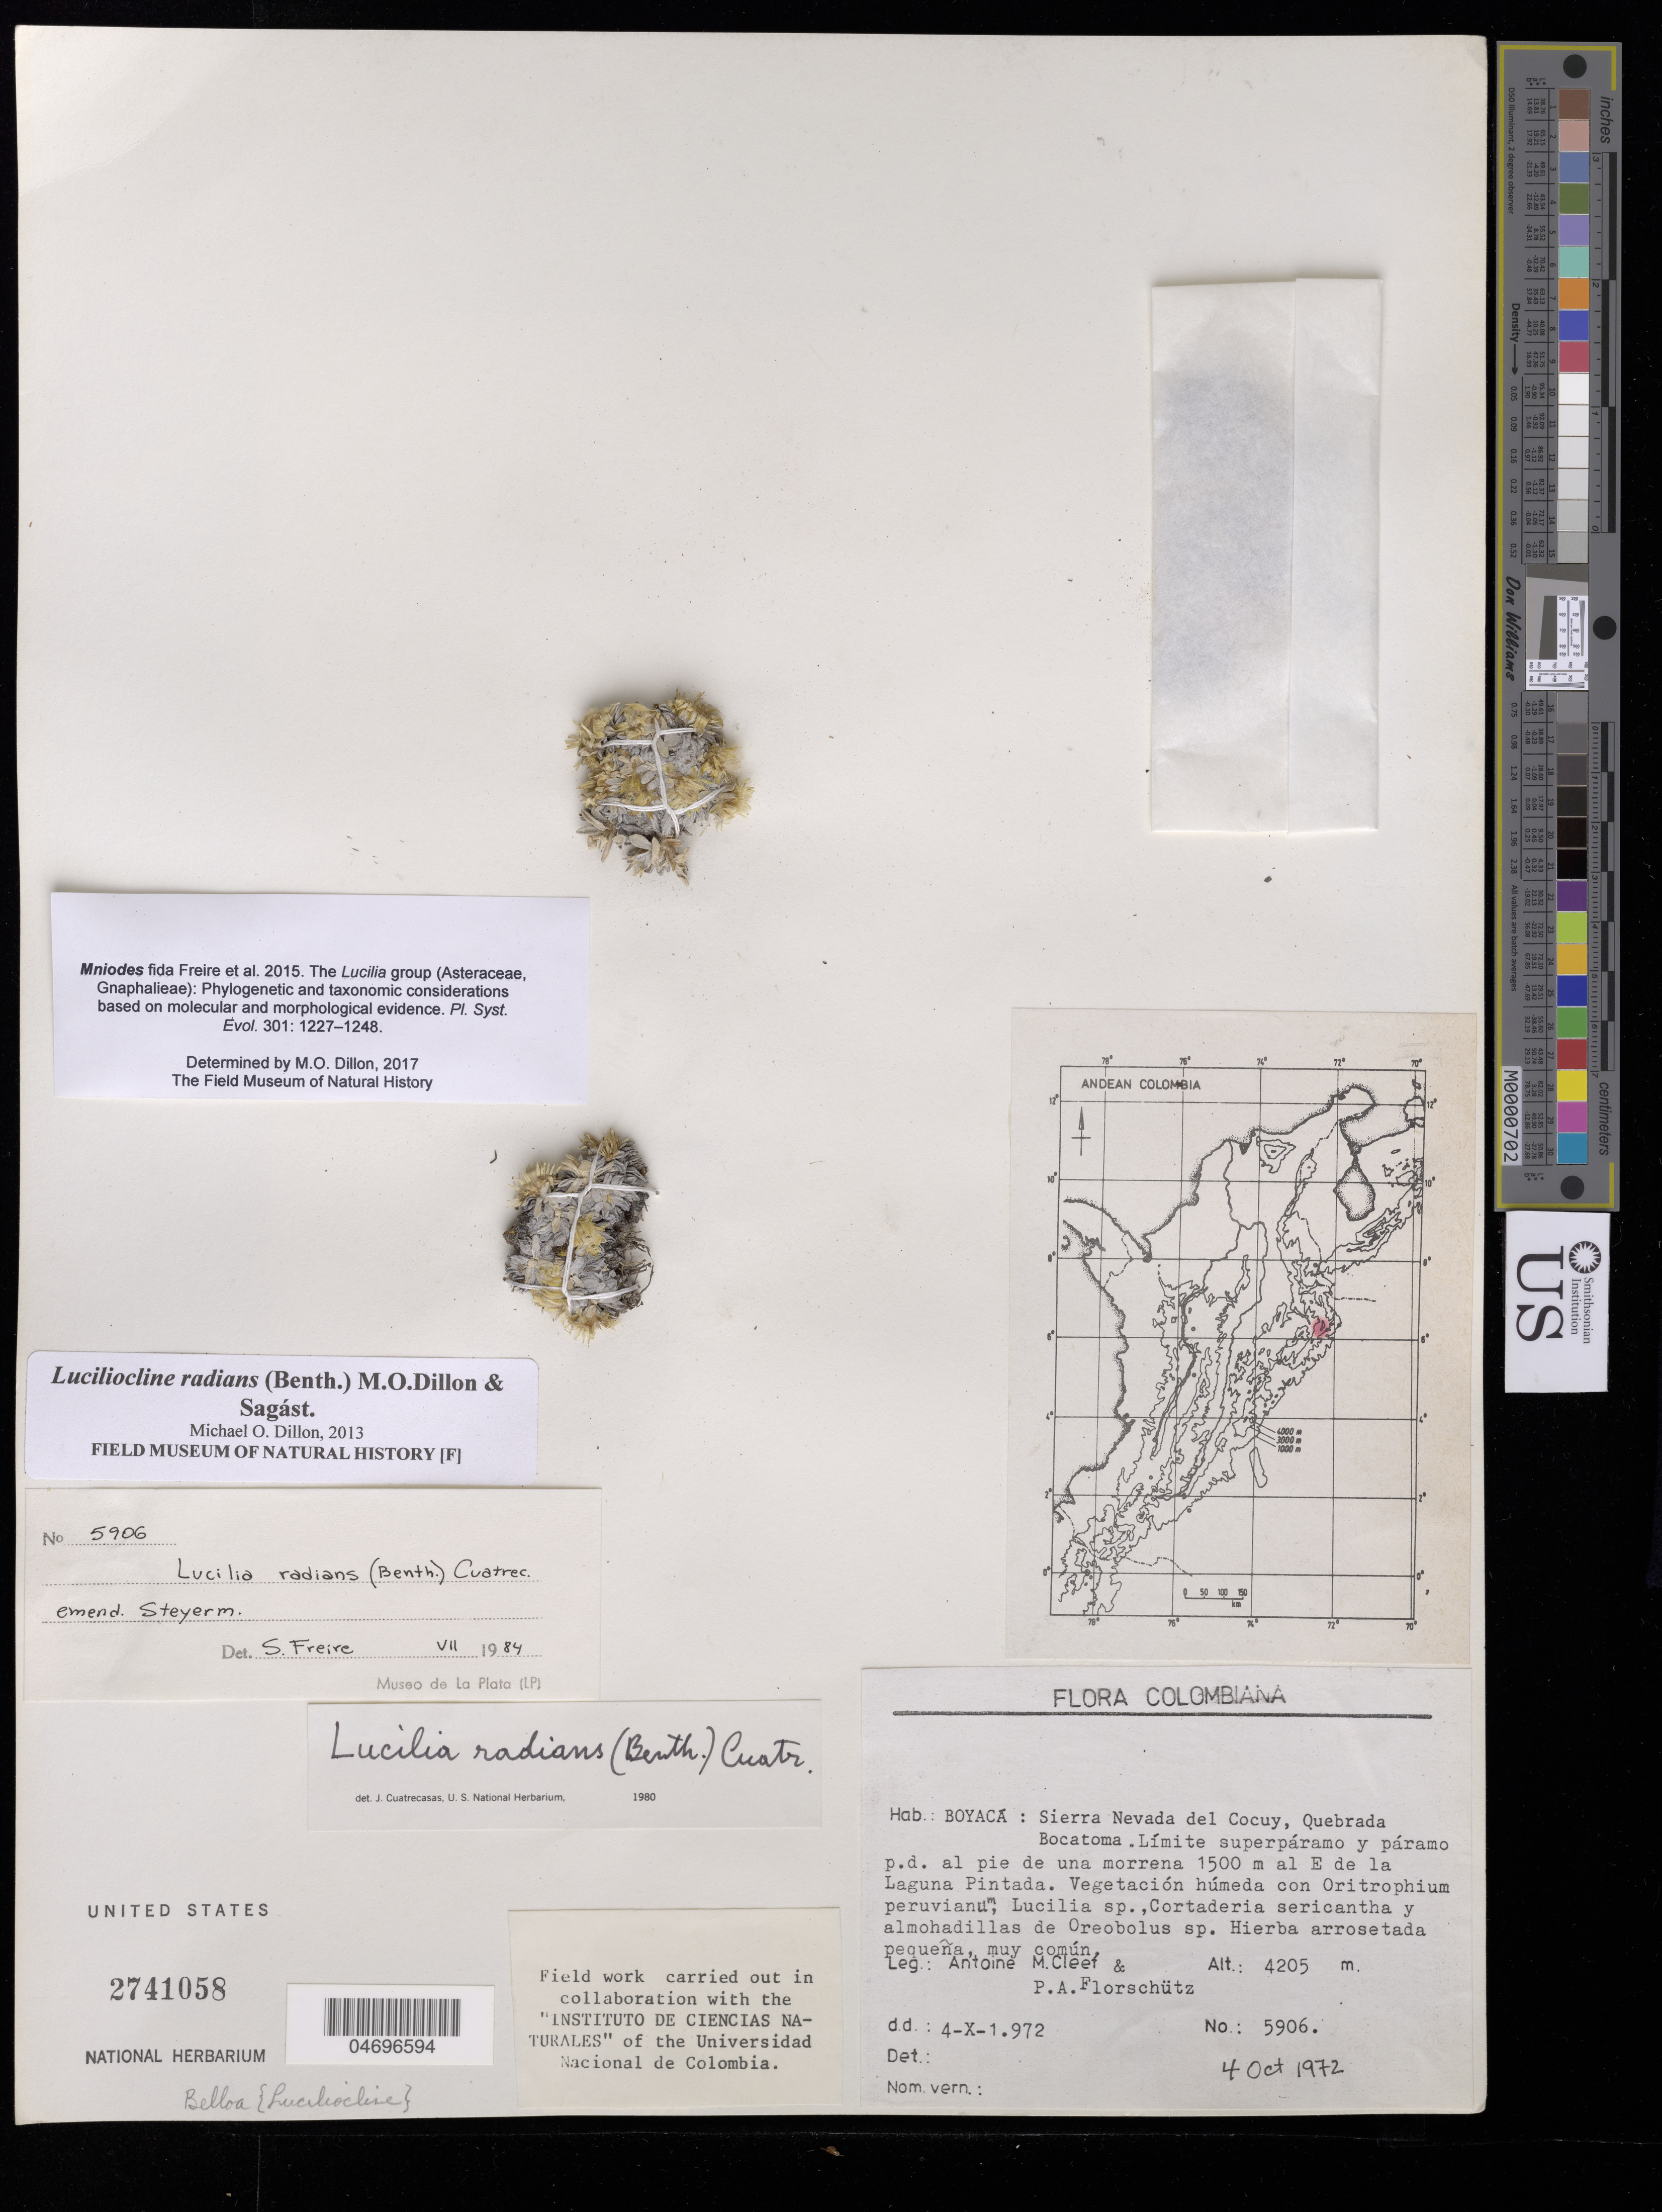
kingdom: Plantae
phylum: Tracheophyta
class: Magnoliopsida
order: Asterales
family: Asteraceae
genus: Mniodes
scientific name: Mniodes radians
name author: (Benth.) S.E. Freire & et al.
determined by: Dillon, M. O.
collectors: A. M. Cleef & P. Florschütz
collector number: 5906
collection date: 1972-10-04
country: Colombia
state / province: Boyacá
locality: Sierra Nevada del Cocuy, Quebrada Bocatoma. Limite superparama y paramo p.d. al pie de una morrena 1500 m al E de la Laguna Pintada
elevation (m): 4205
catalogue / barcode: US 2741058